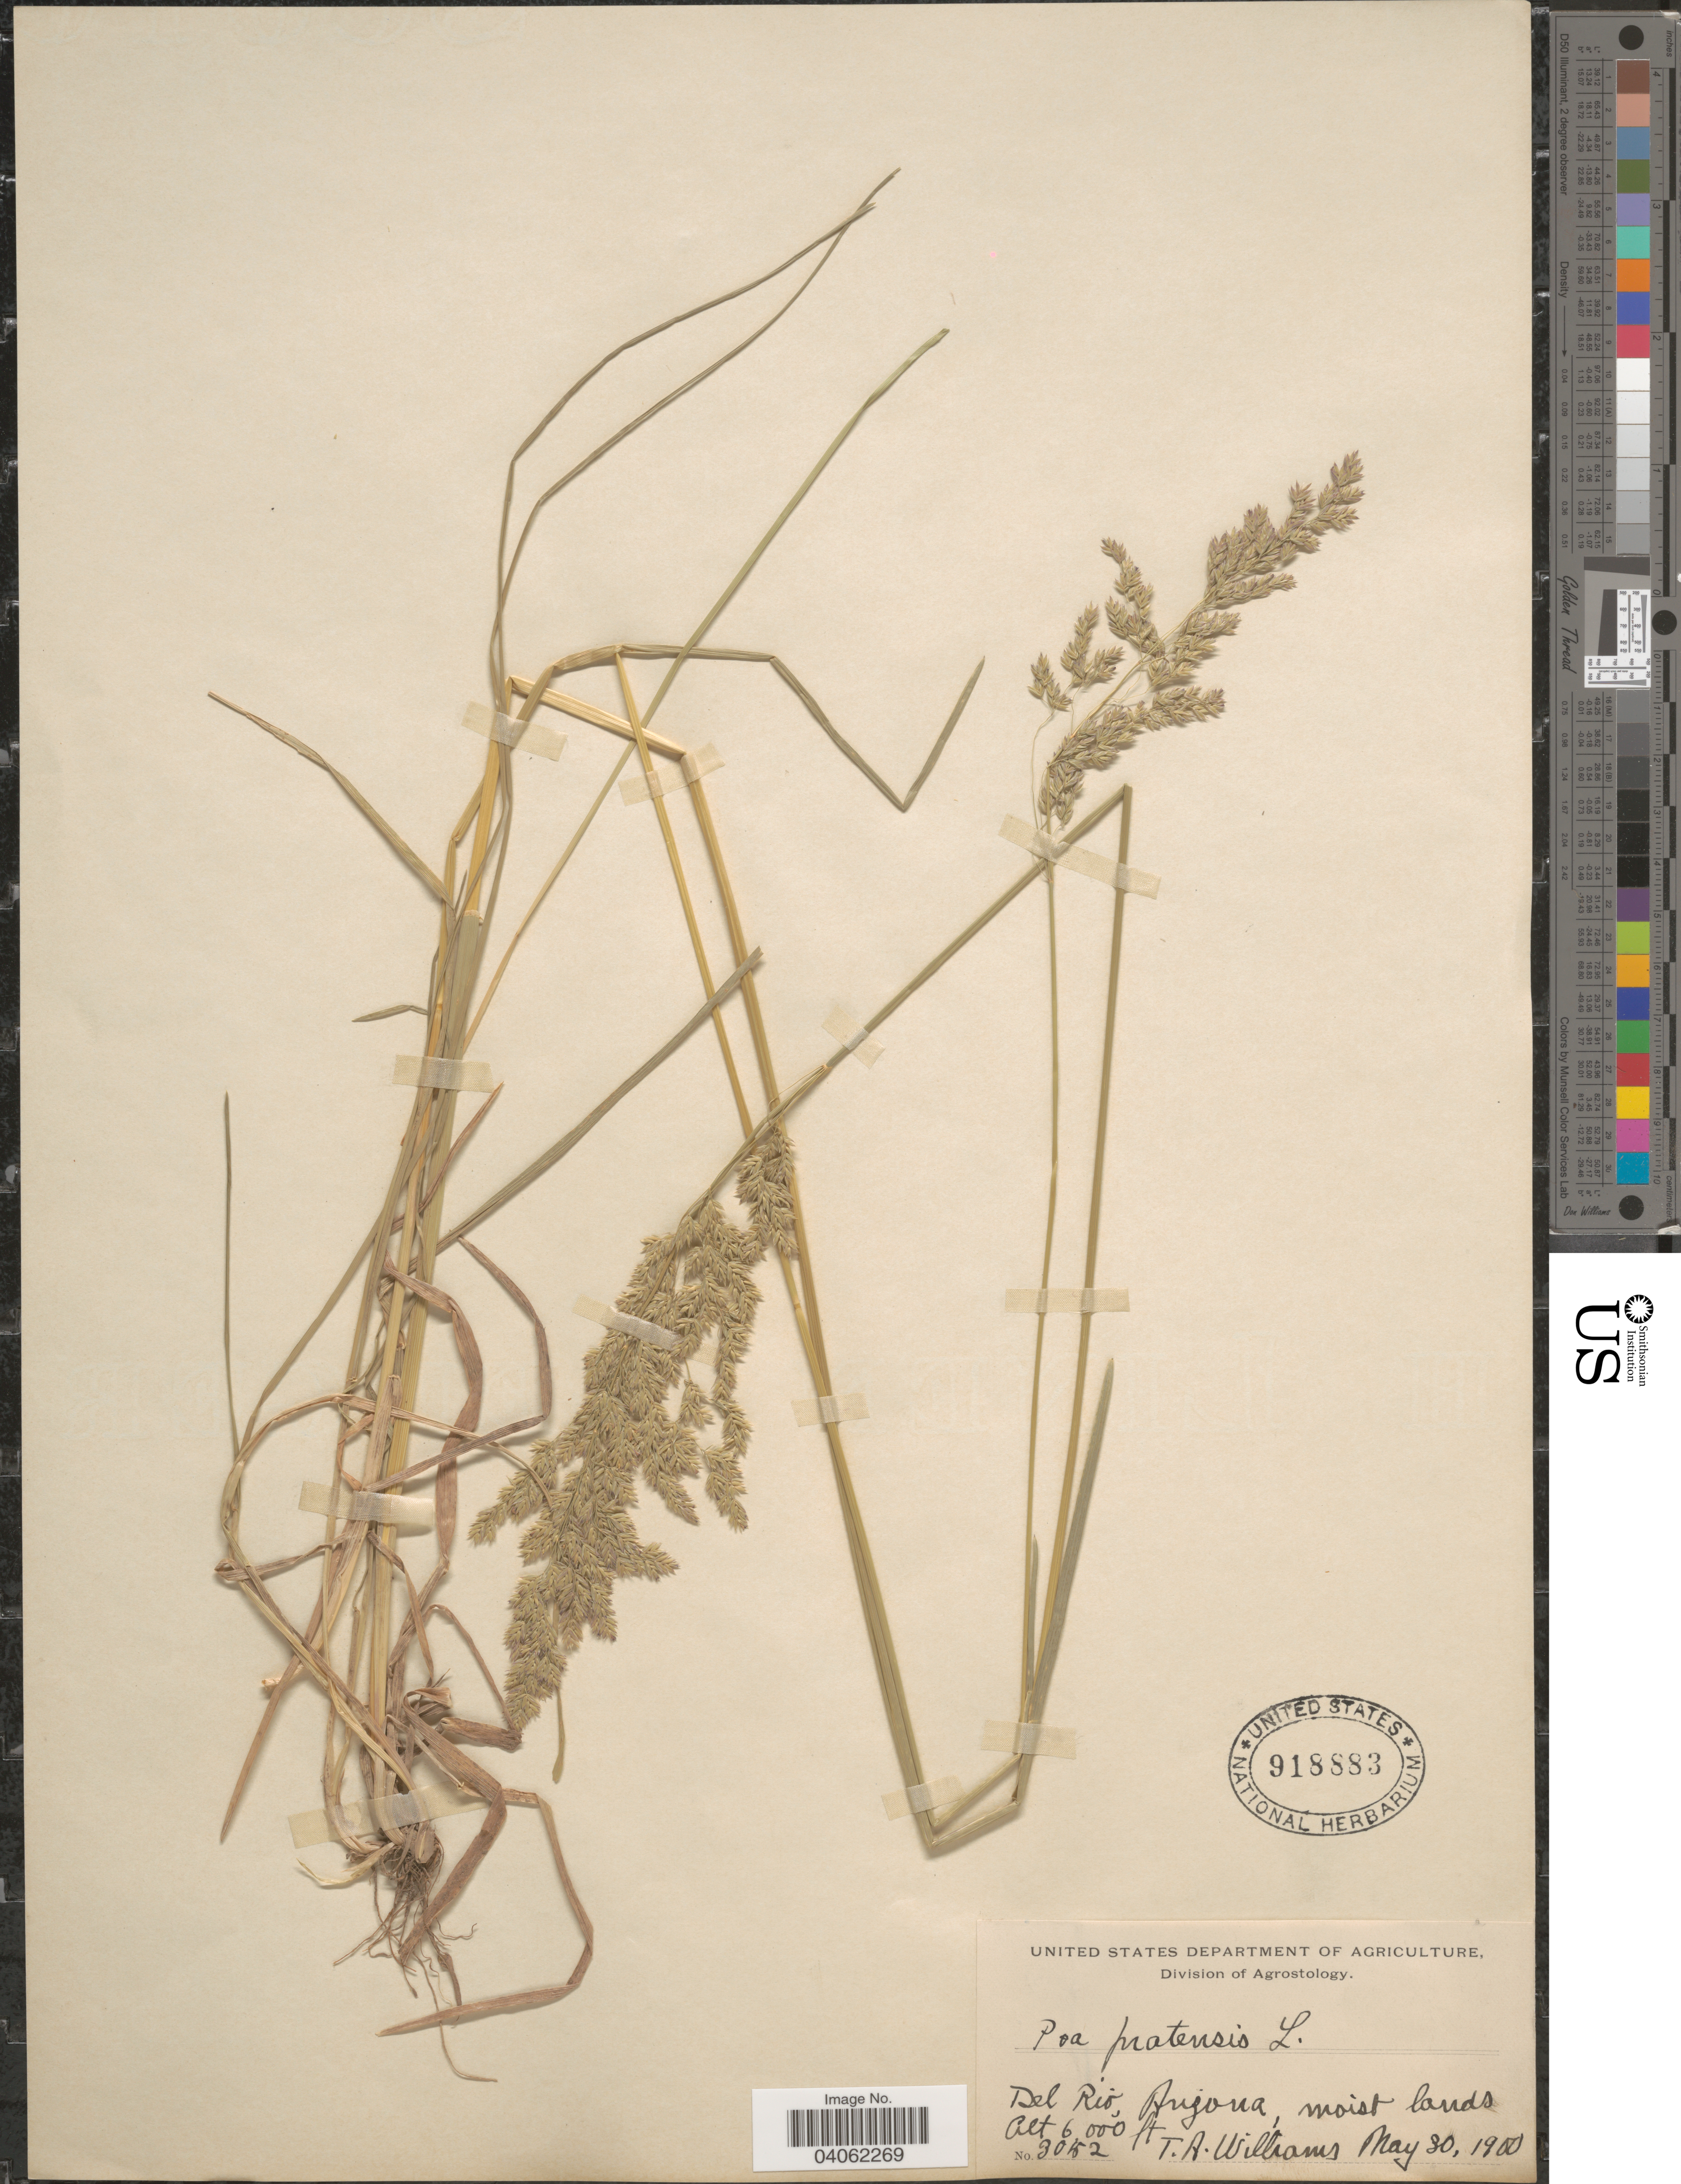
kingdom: Plantae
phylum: Tracheophyta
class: Liliopsida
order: Poales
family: Poaceae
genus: Poa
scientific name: Poa pratensis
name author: L.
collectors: T. Williams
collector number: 3052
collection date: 1900-05-30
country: United States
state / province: Arizona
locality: Del Rio.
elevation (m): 1829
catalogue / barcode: US 918883